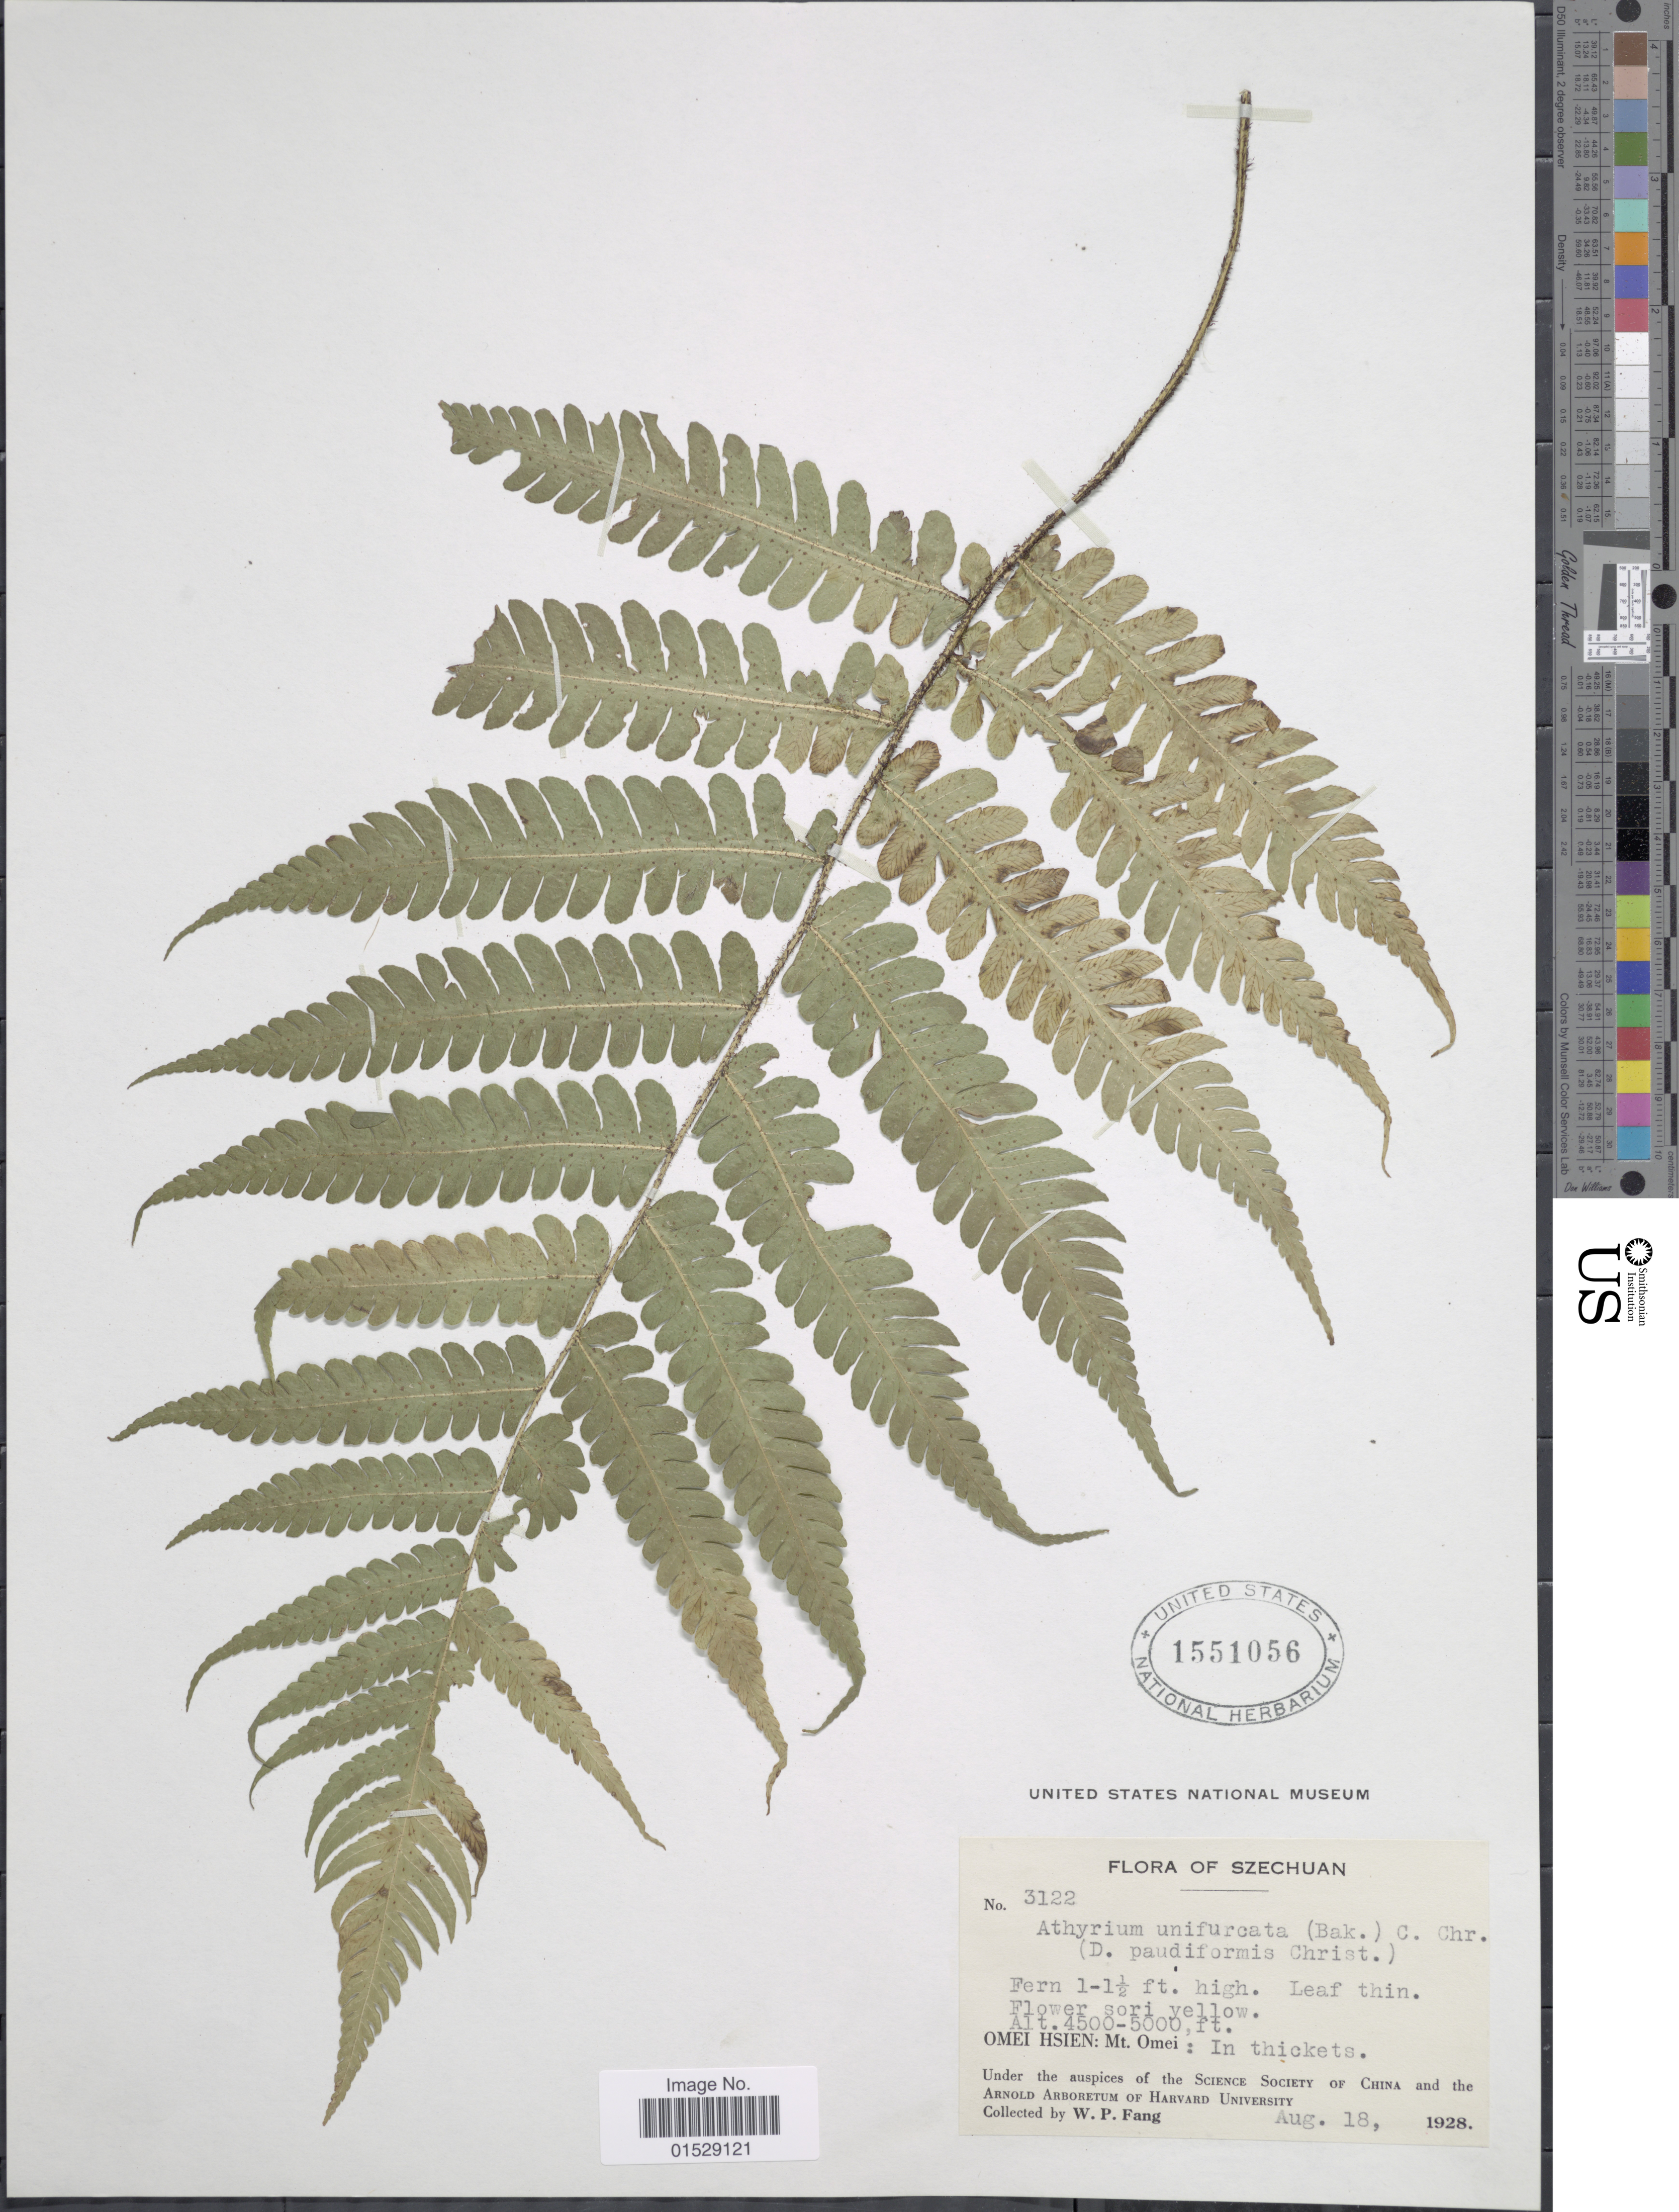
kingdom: Plantae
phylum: Tracheophyta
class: Polypodiopsida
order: Polypodiales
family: Athyriaceae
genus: Deparia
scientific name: Deparia unifurcata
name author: (Baker) M. Kato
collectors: W. P. Fang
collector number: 3122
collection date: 1928-08-18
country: China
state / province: Sichuan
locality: Szechuan, Omei Hsien: Mt. Omei: in thickets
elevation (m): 1372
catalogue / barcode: US 1551056